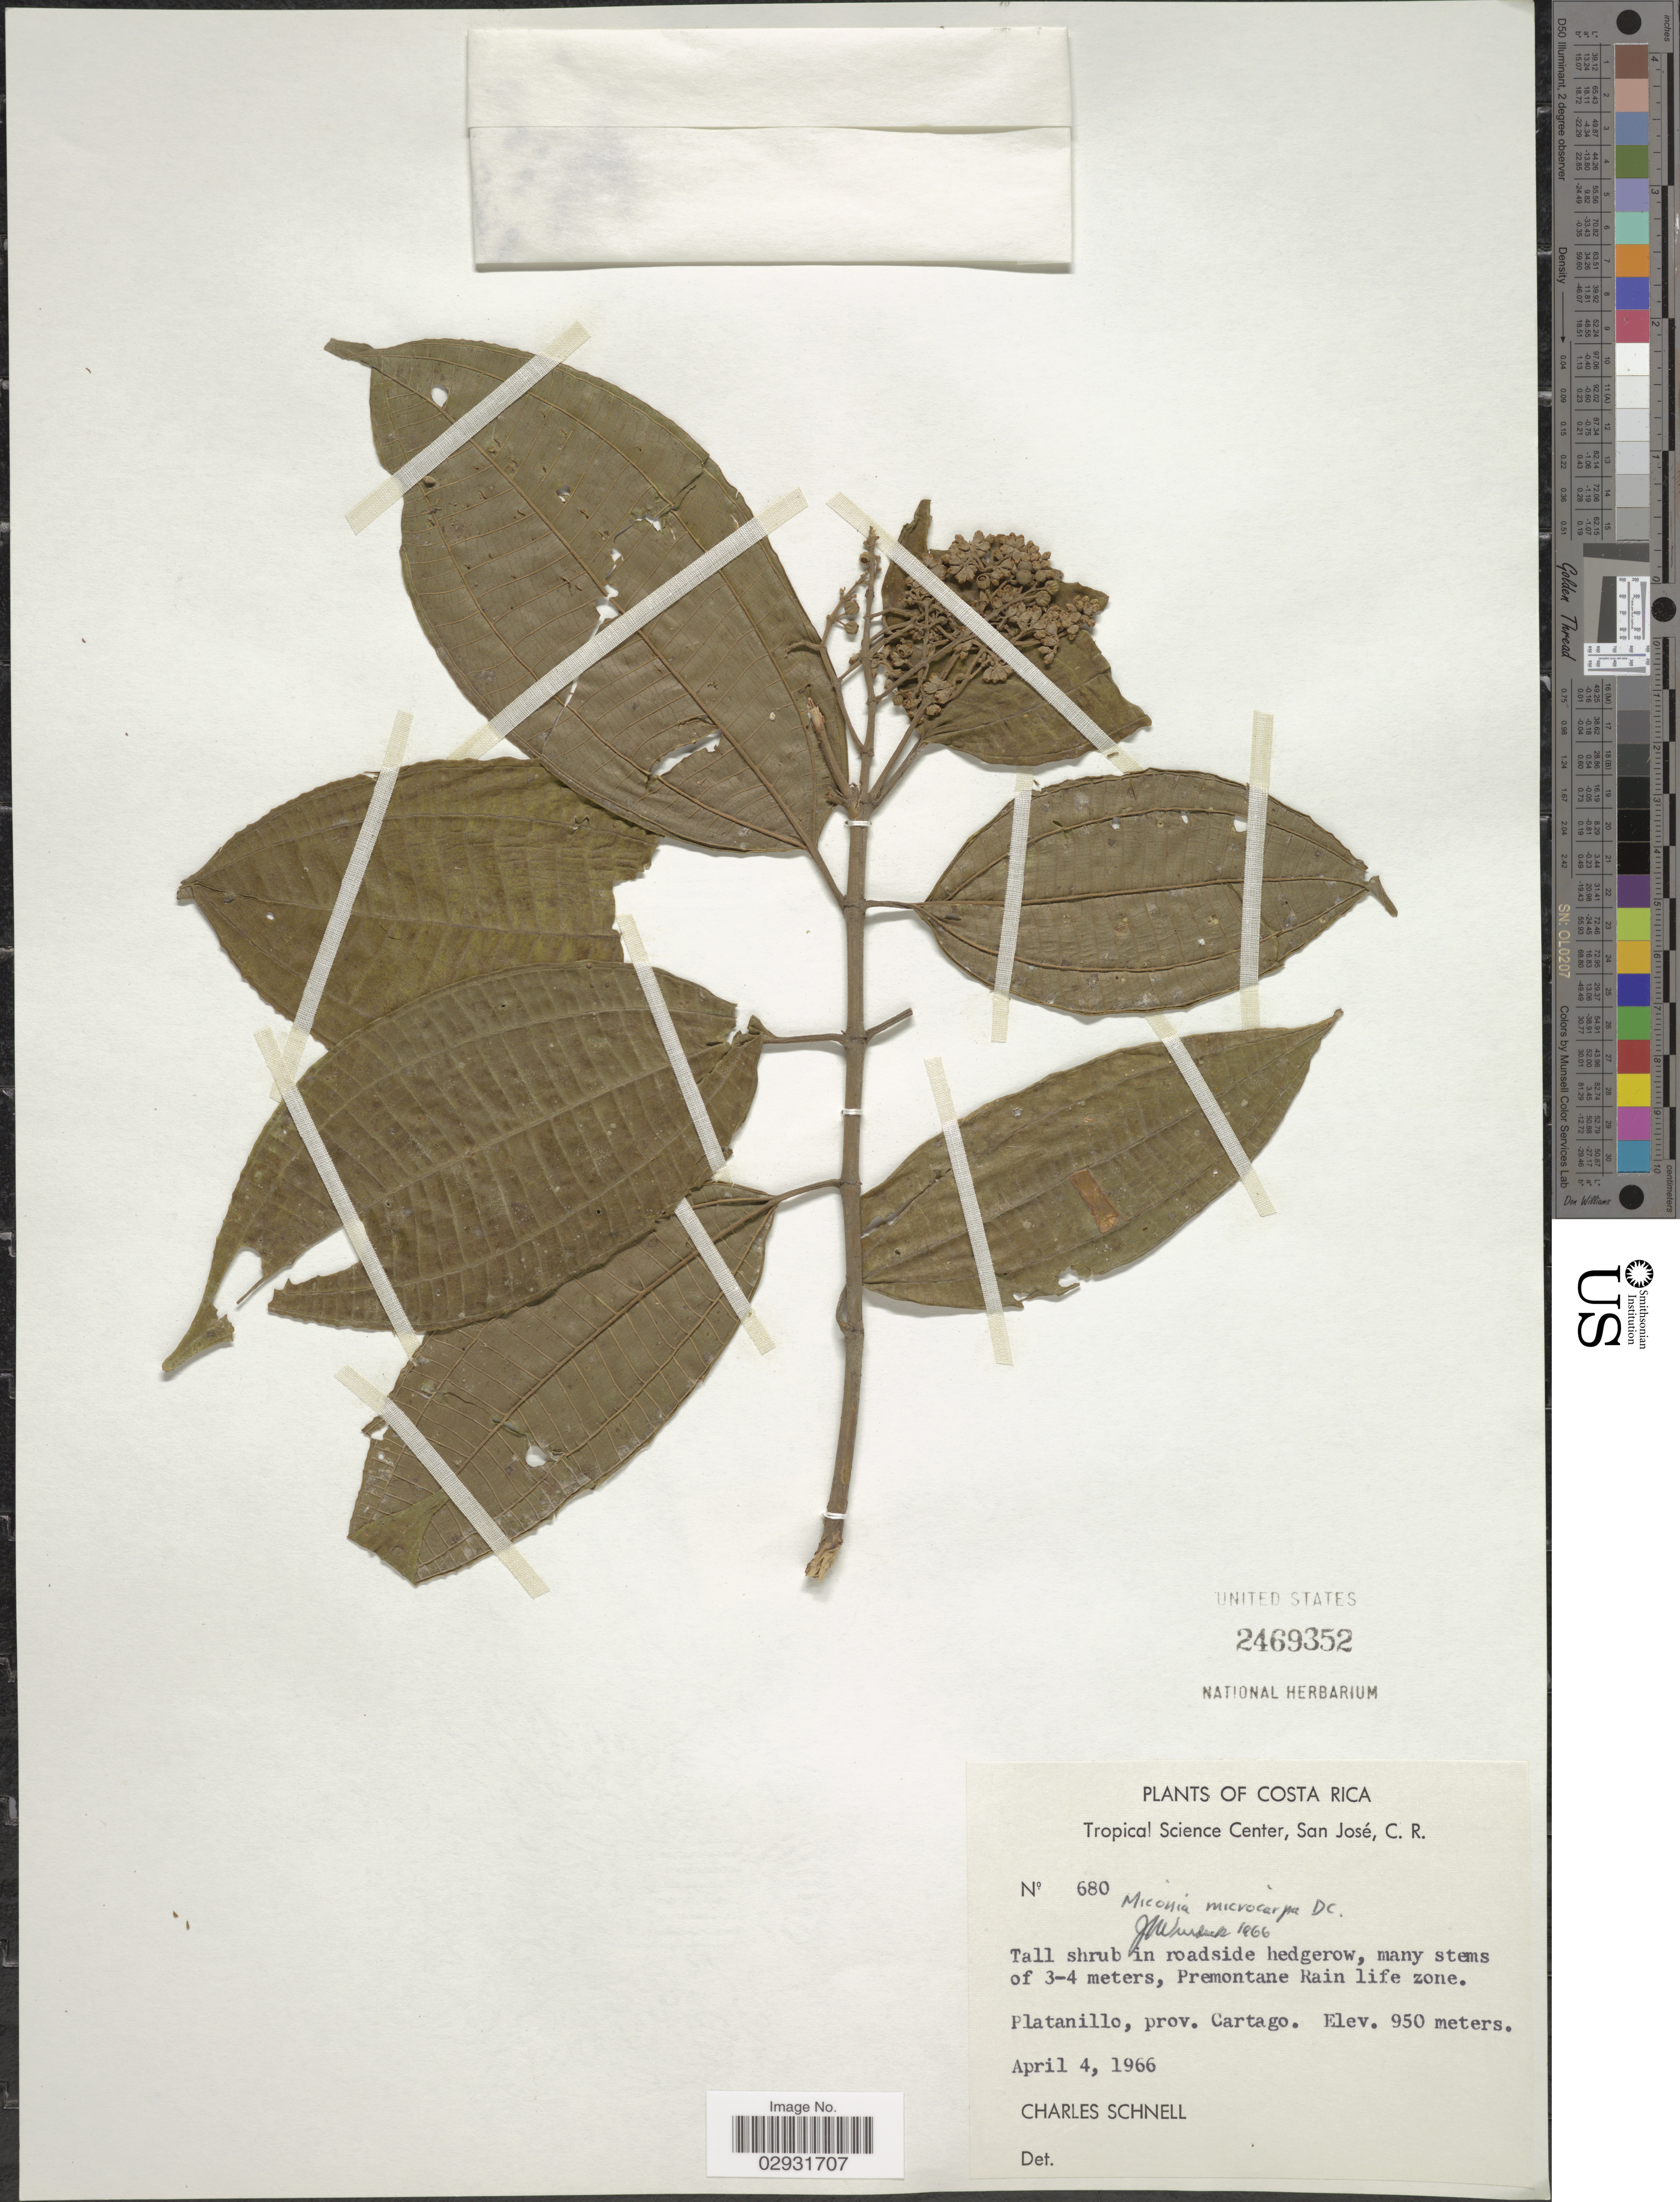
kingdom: Plantae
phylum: Tracheophyta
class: Magnoliopsida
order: Myrtales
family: Melastomataceae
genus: Miconia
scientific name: Miconia affinis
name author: DC.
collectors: C. Schnell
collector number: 680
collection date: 1966-04-04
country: Costa Rica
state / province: Cartago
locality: Premontane Rain life zone. Platanillo, prov. Cartago.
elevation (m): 950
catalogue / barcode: US 2469352